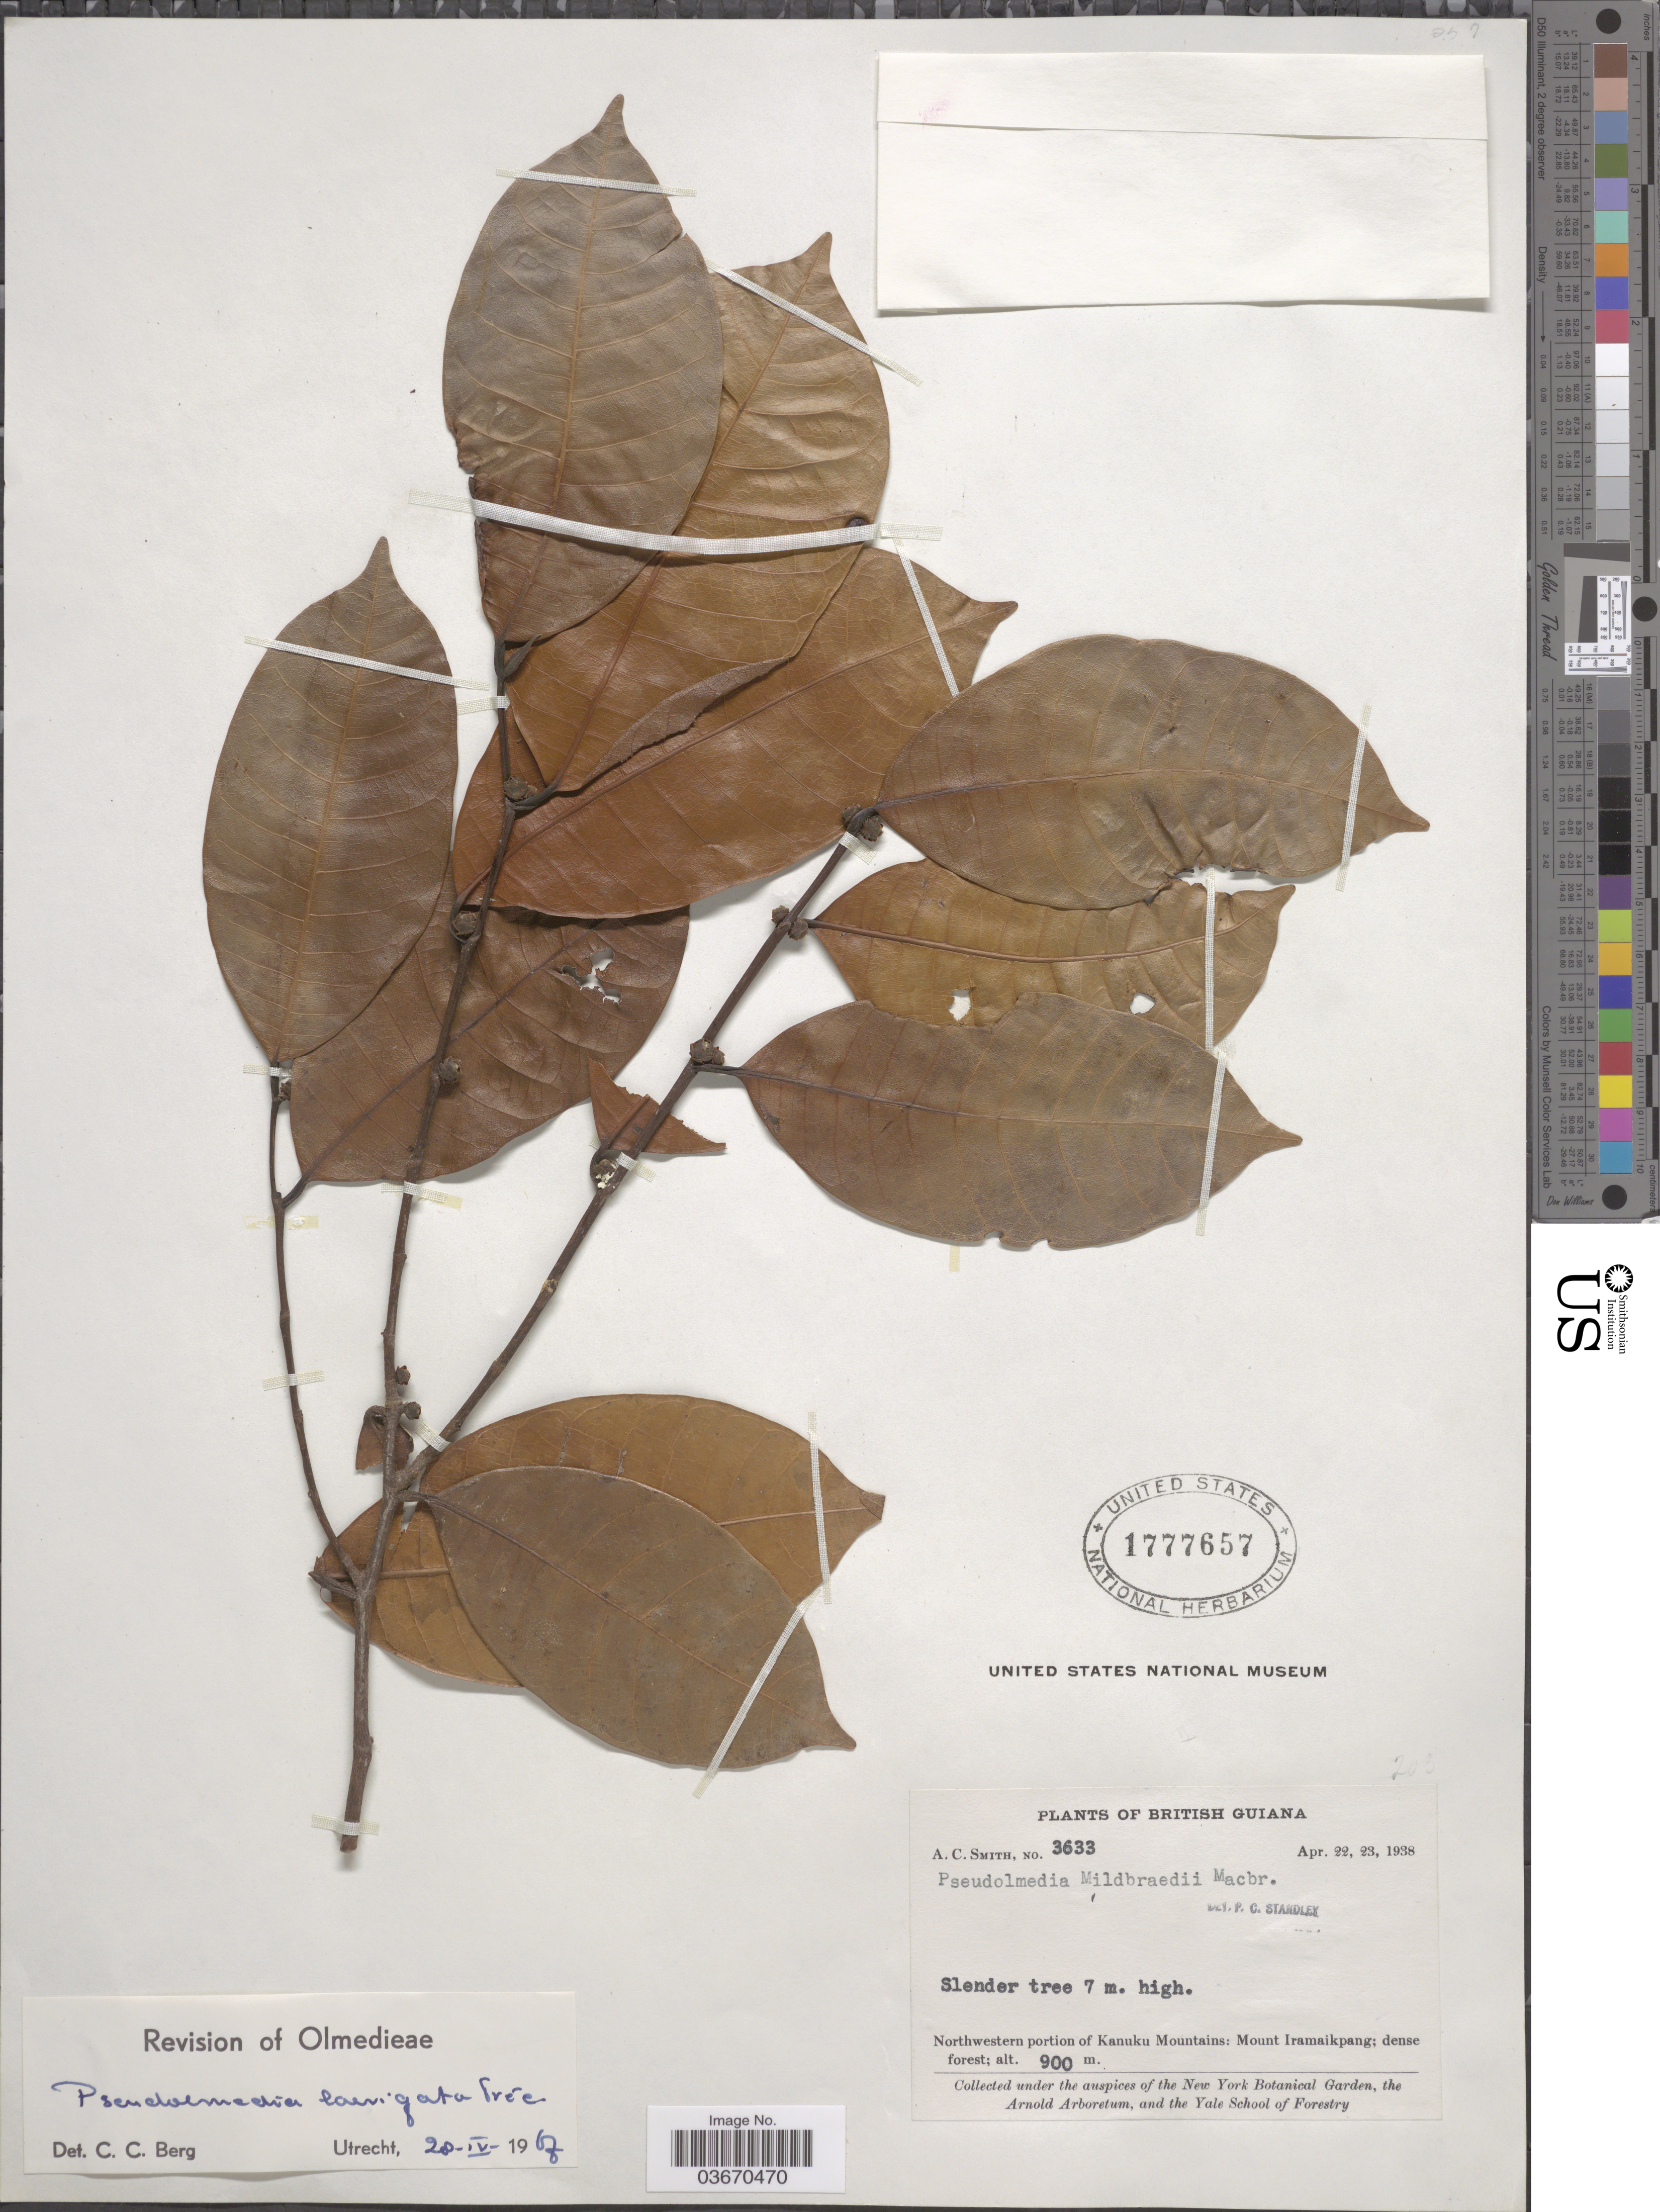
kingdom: Plantae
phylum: Tracheophyta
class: Magnoliopsida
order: Rosales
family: Moraceae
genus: Pseudolmedia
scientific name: Pseudolmedia laevigata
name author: Trécul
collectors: A. C. Smith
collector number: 3633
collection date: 1938-04-22/1938-04-23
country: Guyana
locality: British Guiana. Northwestern portion of Kanuku Mountains: Mount Iramaikpang.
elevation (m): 900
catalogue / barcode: US 1777657